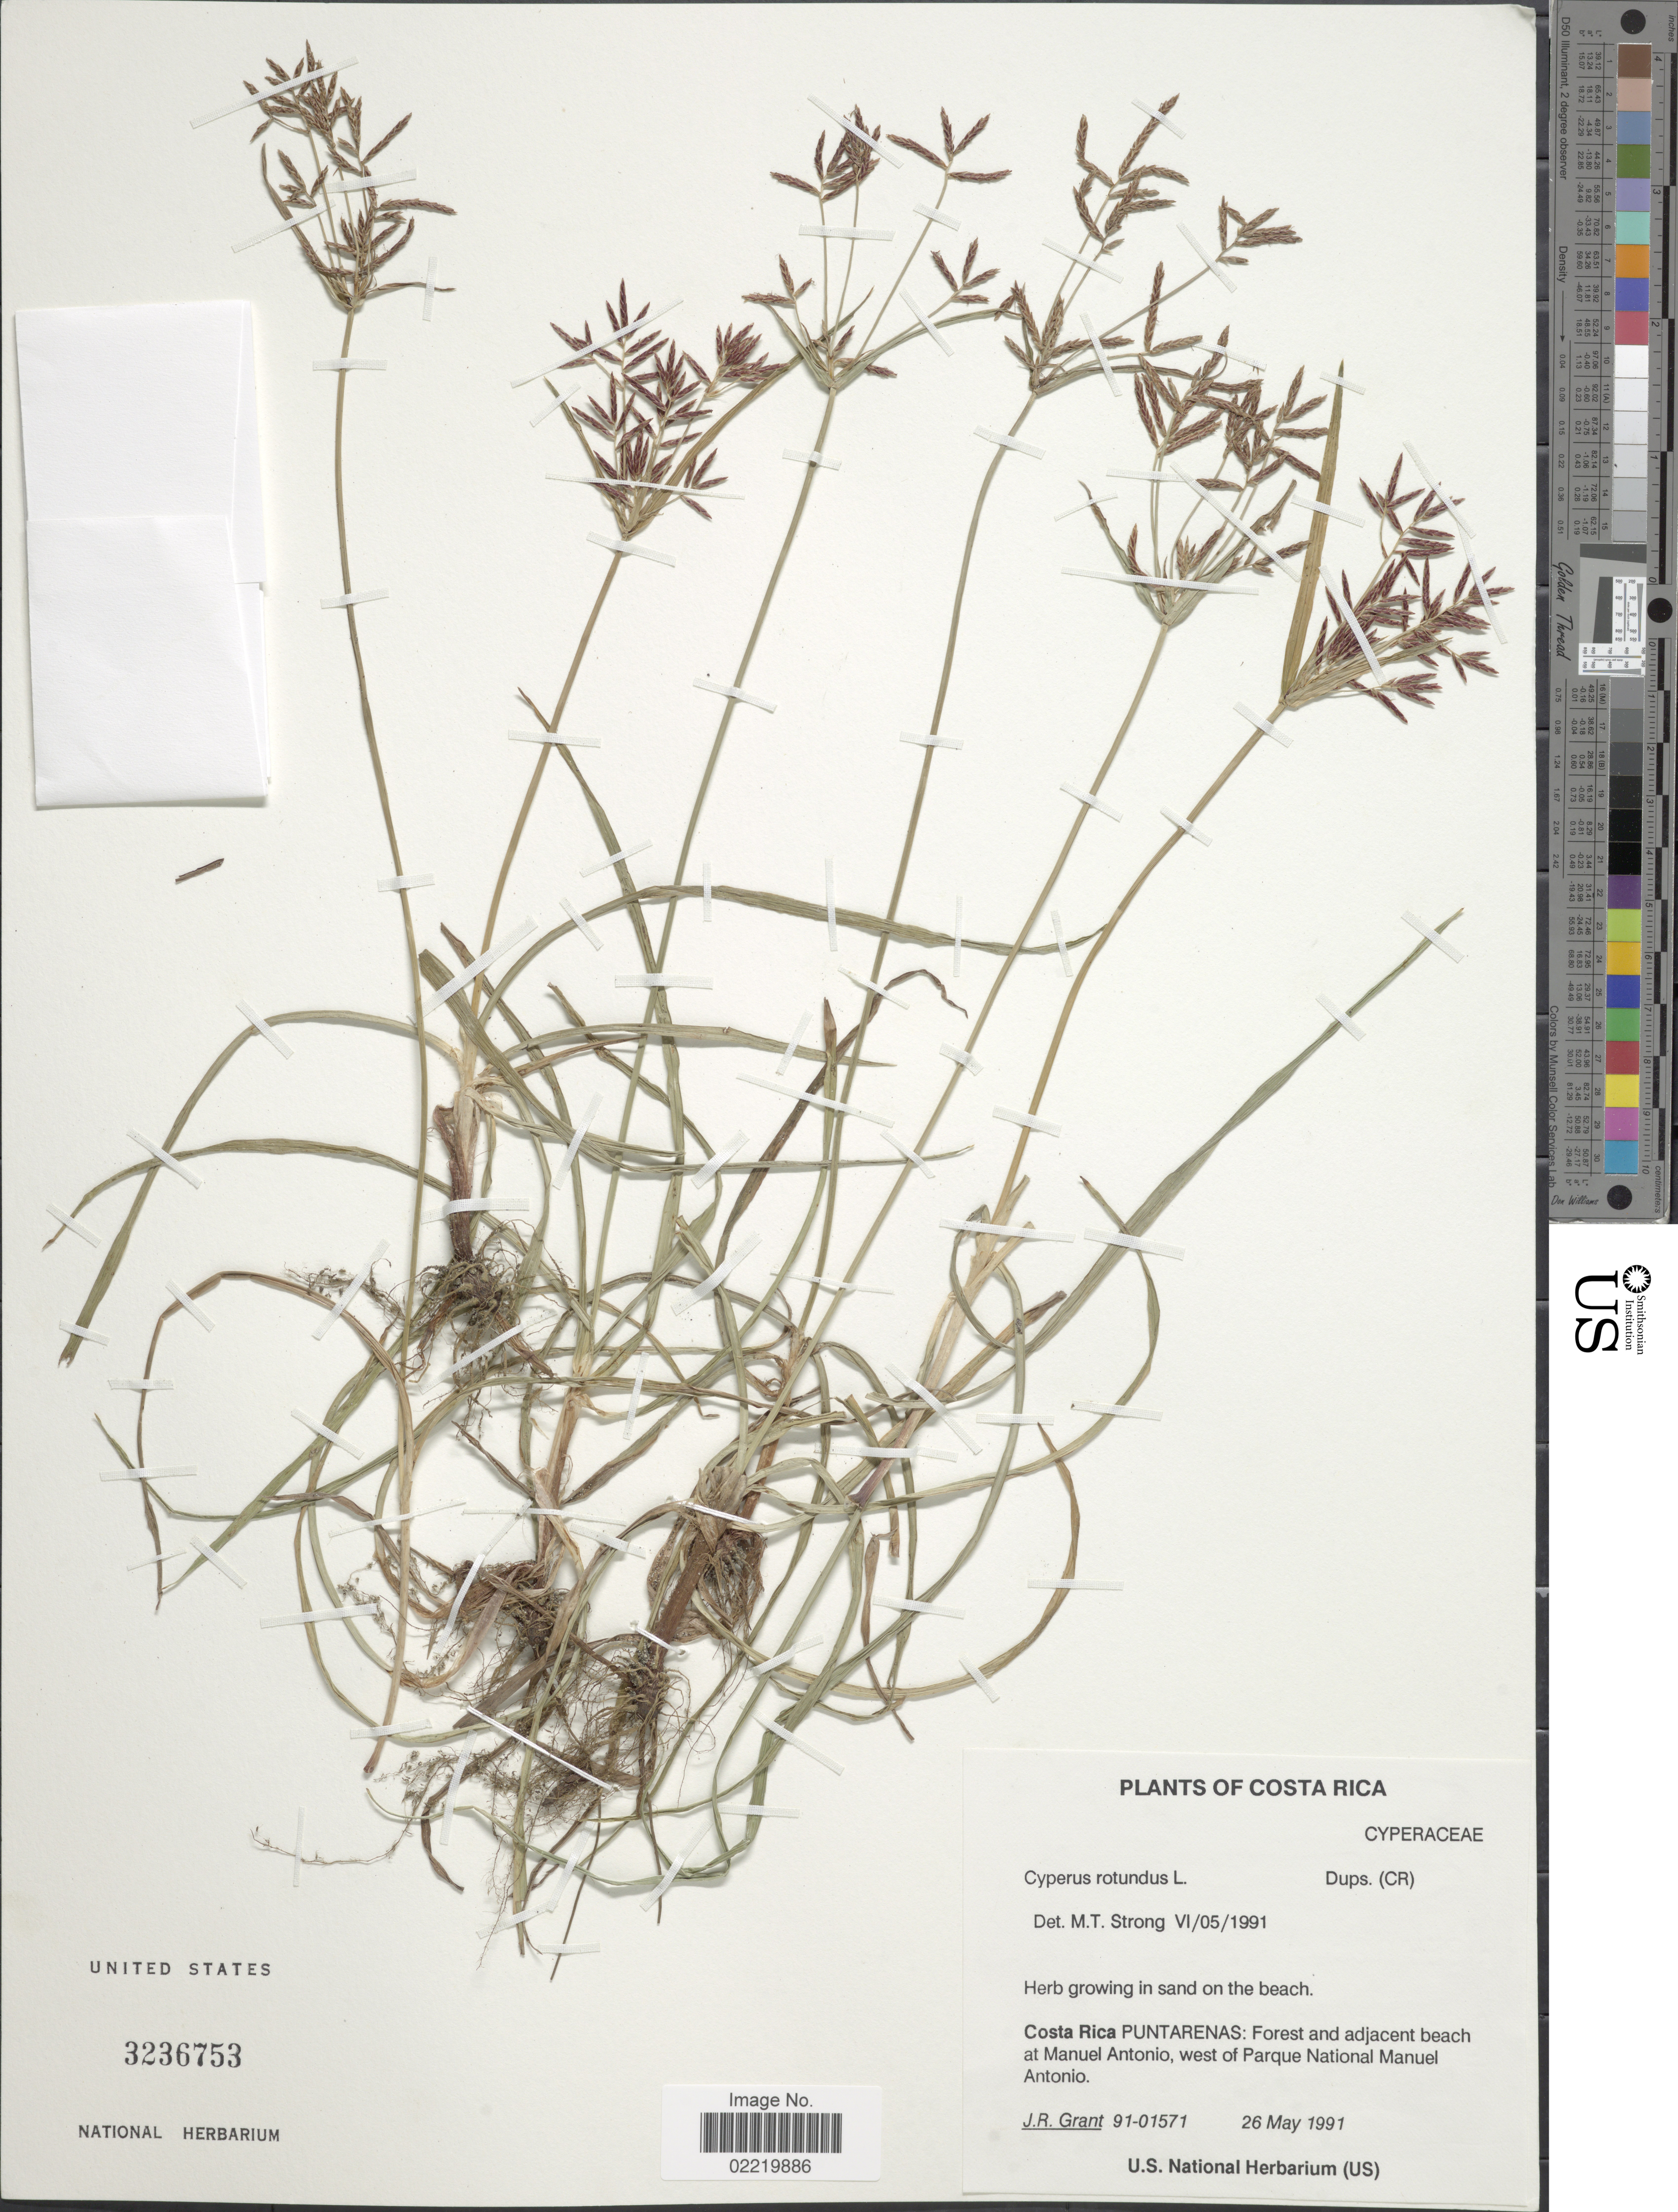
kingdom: Plantae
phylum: Tracheophyta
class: Liliopsida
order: Poales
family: Cyperaceae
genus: Cyperus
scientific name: Cyperus rotundus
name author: L.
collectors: J. Grant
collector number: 91-01571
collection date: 1991-05-26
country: Costa Rica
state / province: Puntarenas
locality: In sand on the beach, forest and adjacent beach at Manuek Antonio, west of Parque National Manuel Antonio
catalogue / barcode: US 3236753